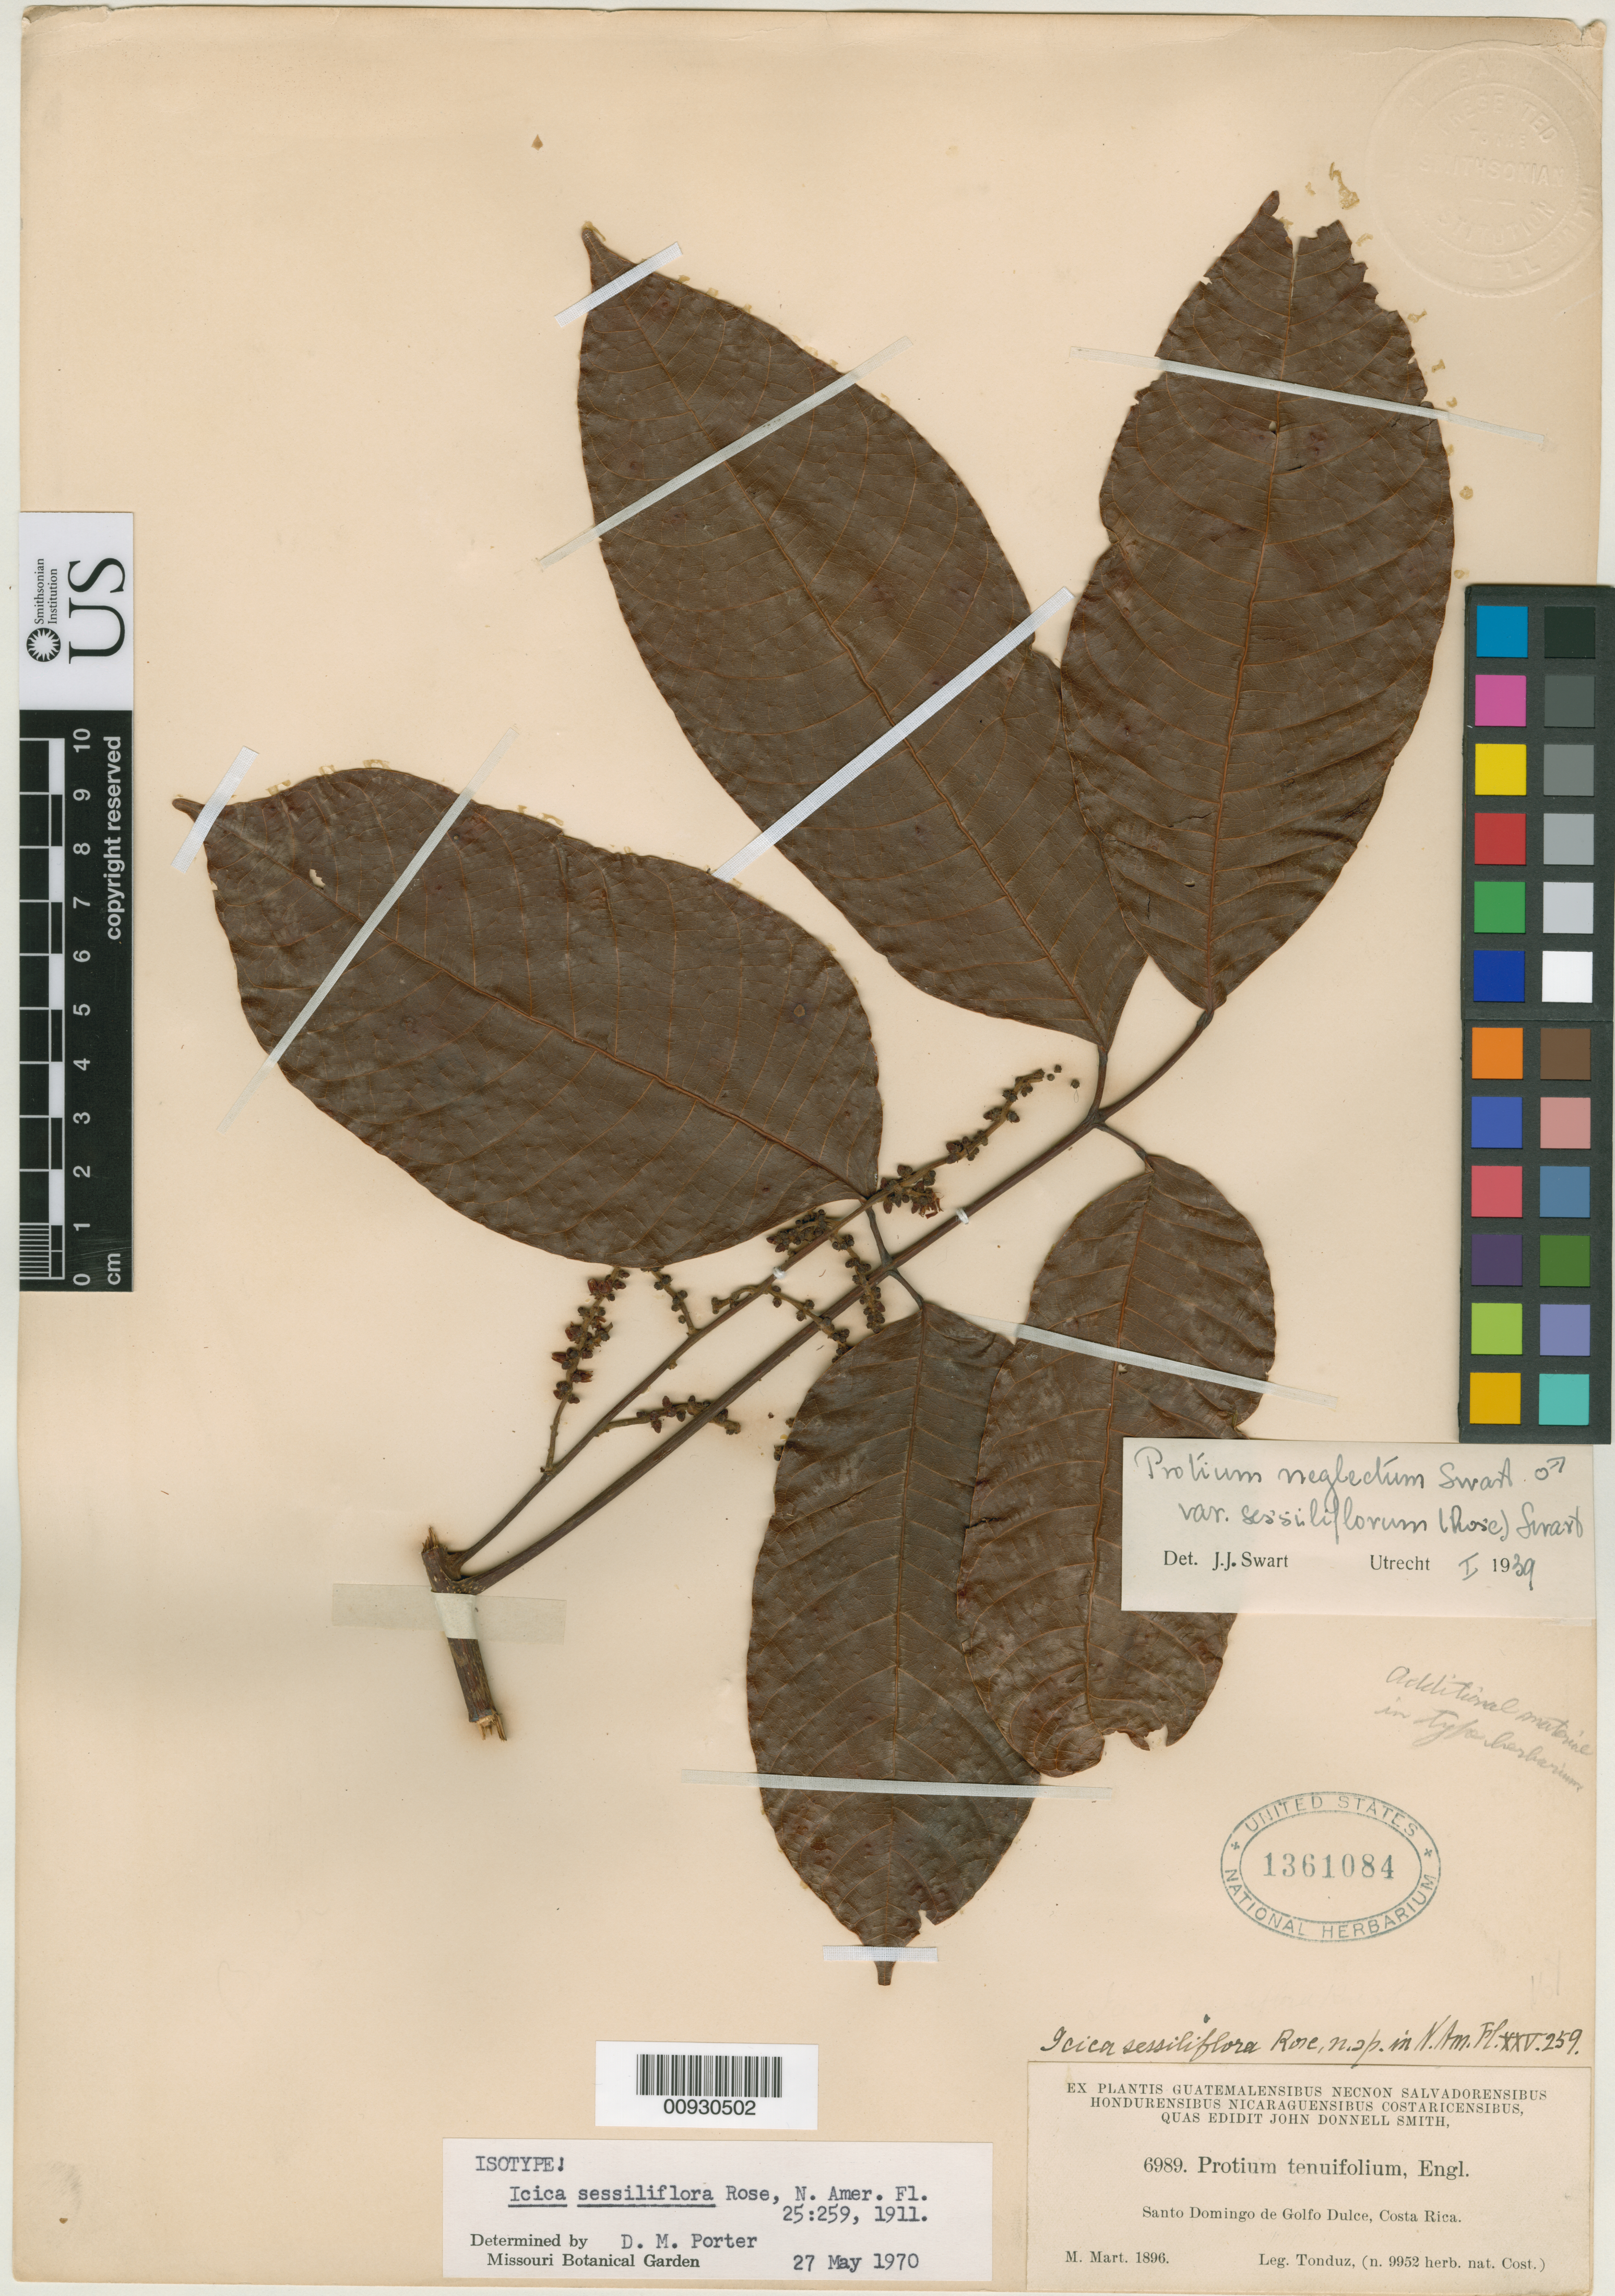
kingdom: Plantae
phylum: Tracheophyta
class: Magnoliopsida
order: Sapindales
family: Burseraceae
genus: Icica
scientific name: Icica sessiliflora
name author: Rose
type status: Isotype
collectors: A. Tonduz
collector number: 6989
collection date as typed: Mar 1896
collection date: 1896-03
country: Costa Rica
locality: Santo Domingo de Golfo Dulce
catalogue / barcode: US 1361084